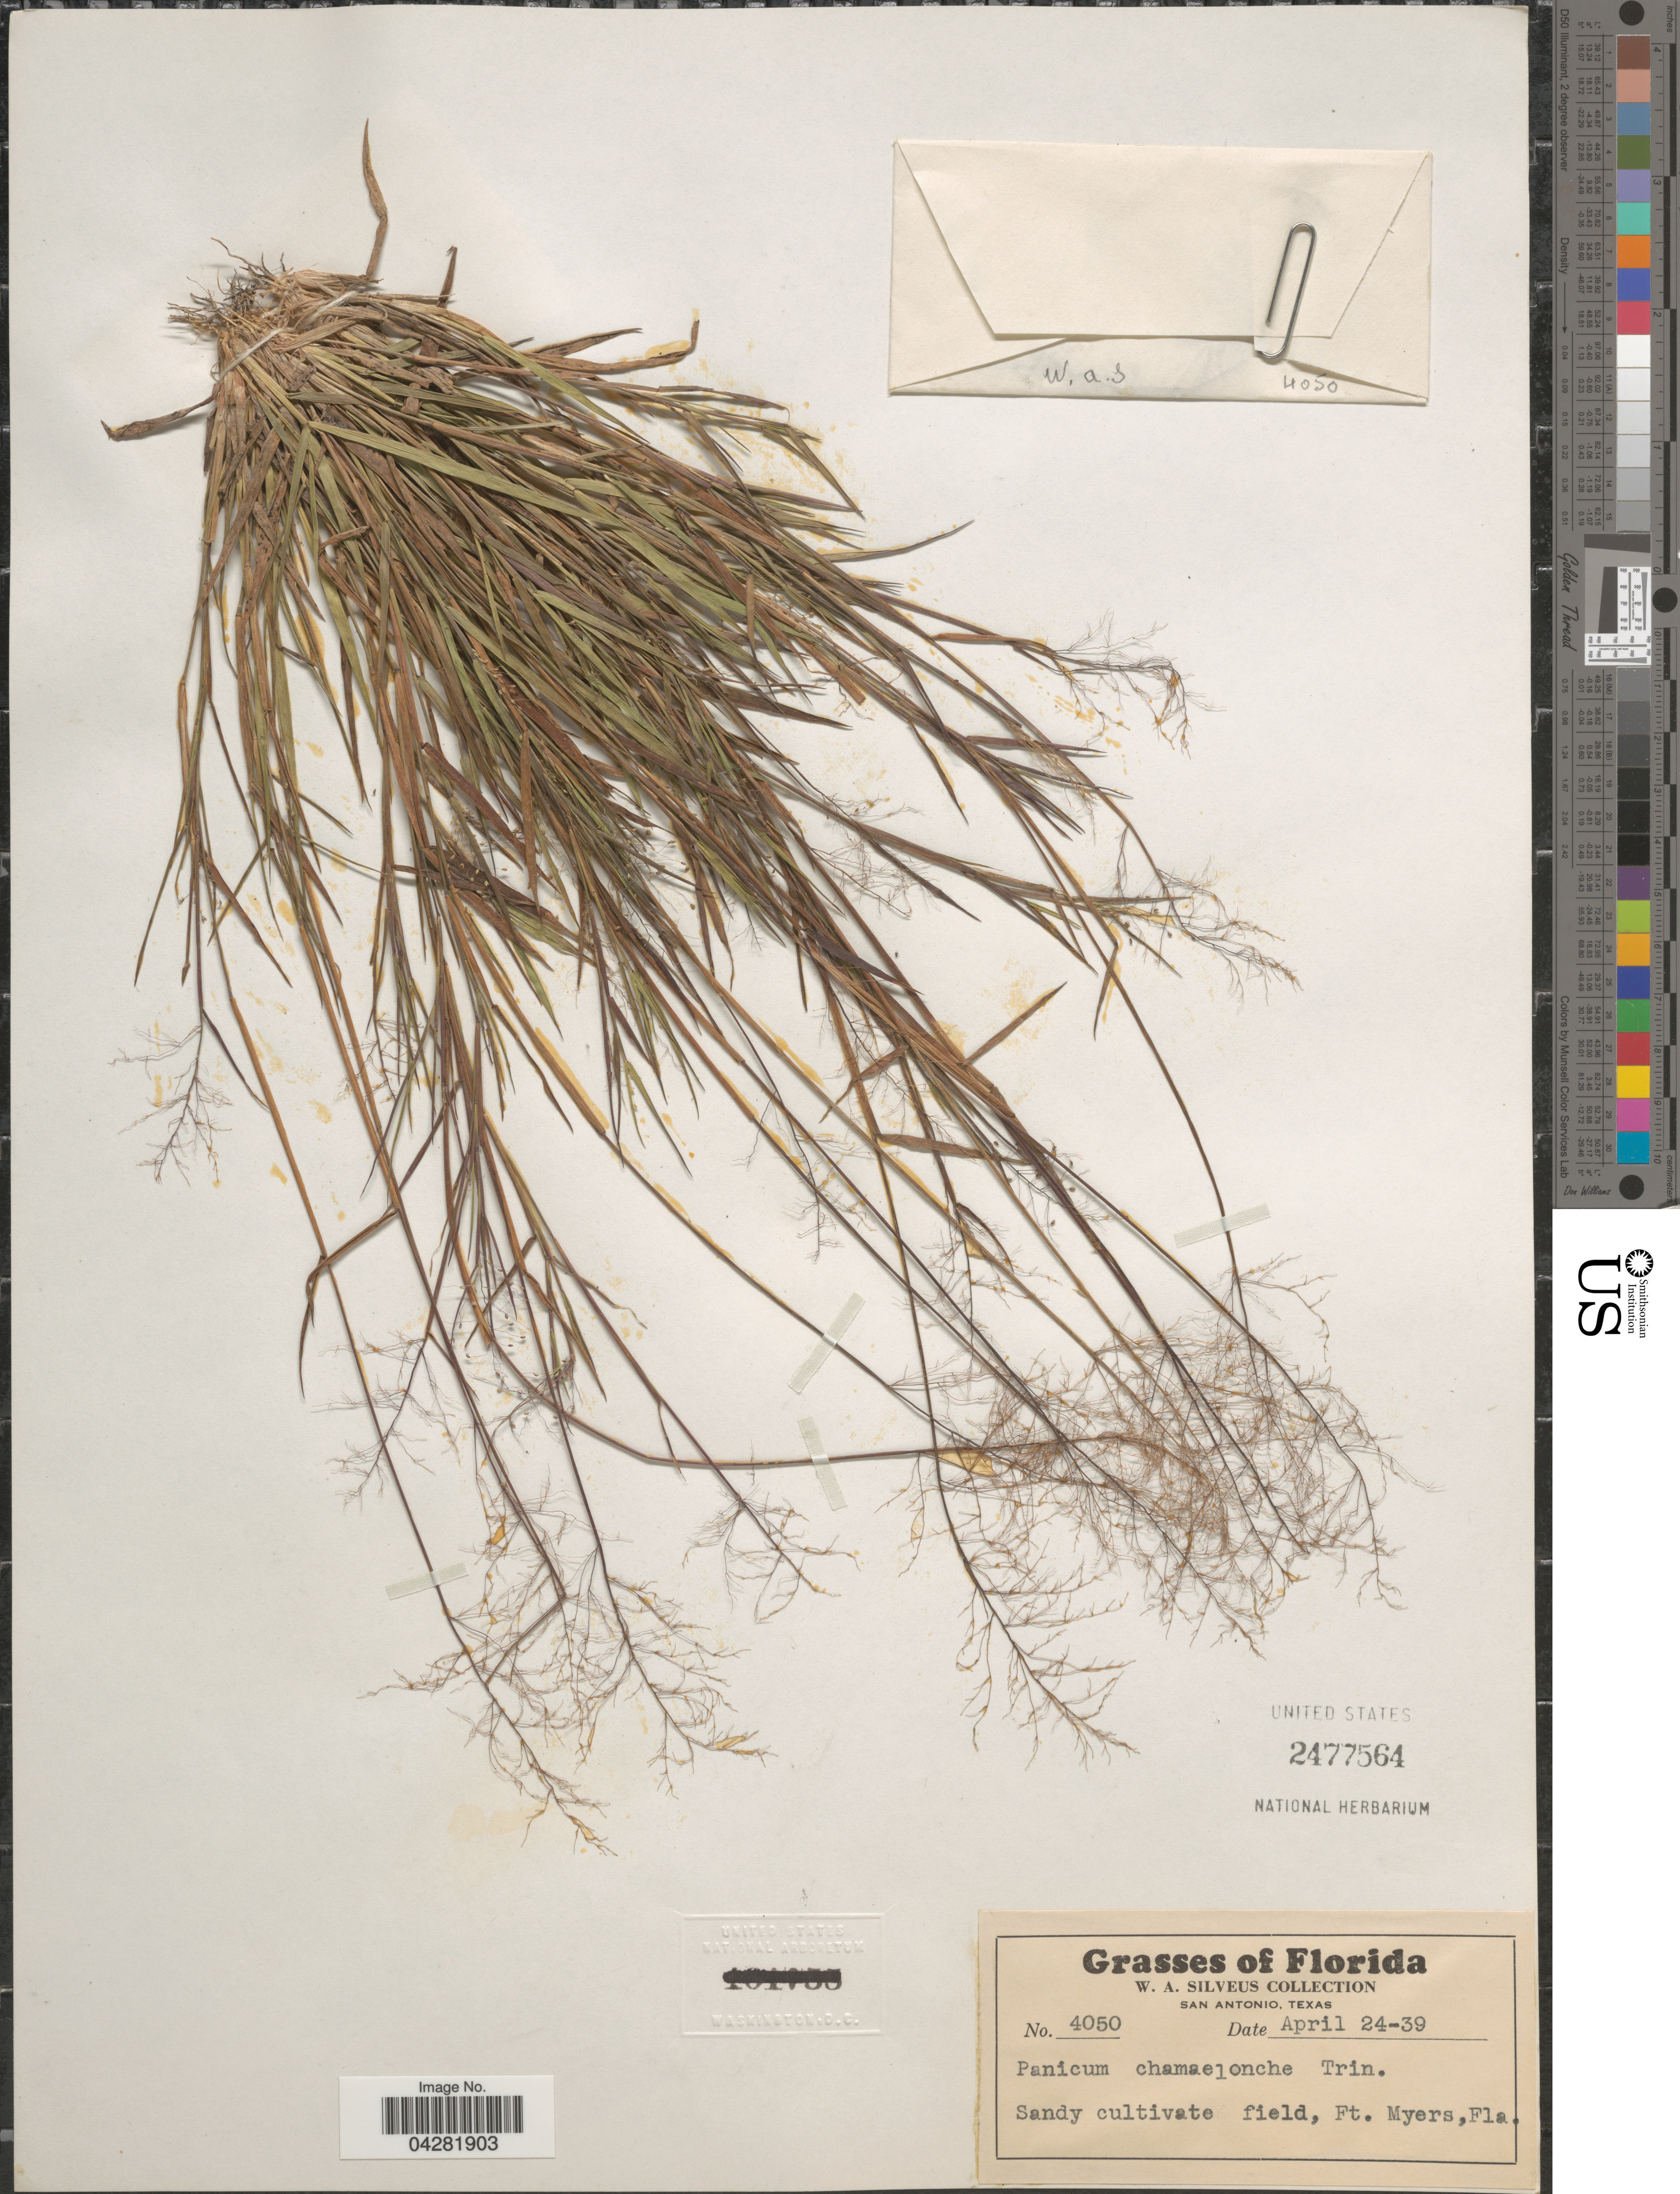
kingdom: Plantae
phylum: Tracheophyta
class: Liliopsida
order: Poales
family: Poaceae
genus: Dichanthelium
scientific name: Dichanthelium ensifolium var. ensifolium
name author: (Baldwin ex Elliot) Gould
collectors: W. Silveus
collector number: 4050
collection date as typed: Transcribed d/m/y: 24/4/39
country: United States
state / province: Florida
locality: Sandy cultivated field, Ft. Myers.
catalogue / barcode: US 2477564